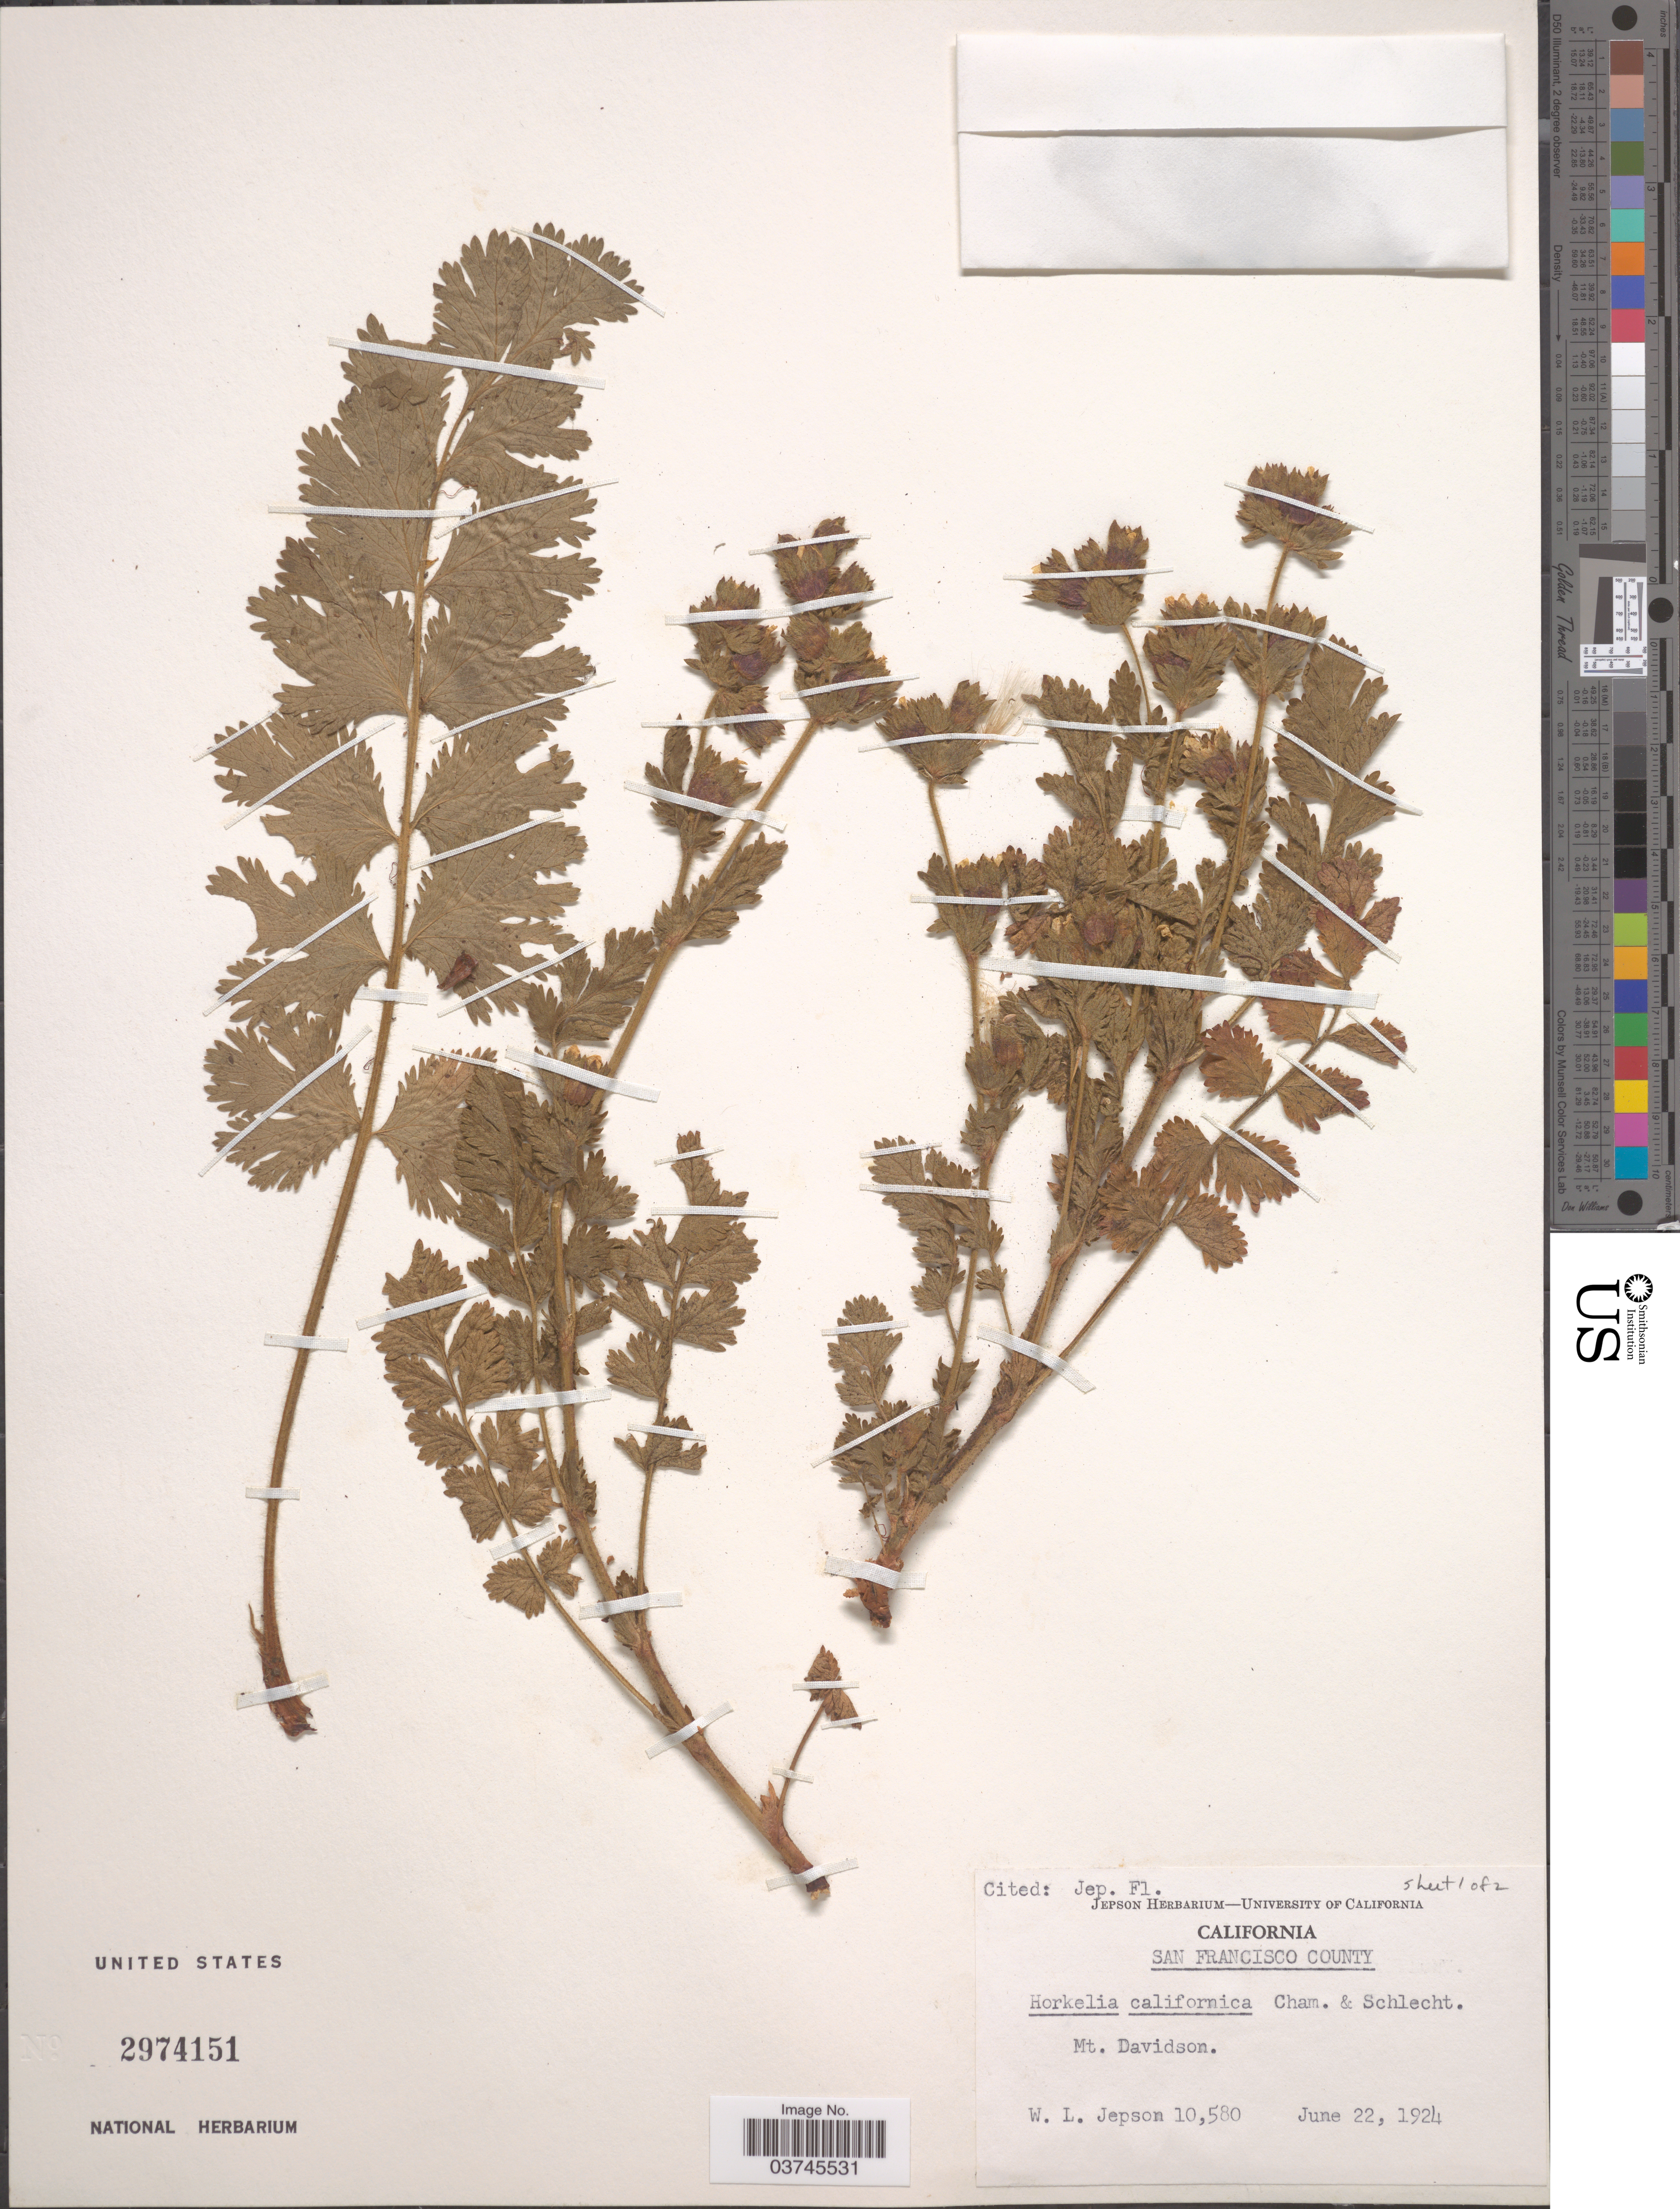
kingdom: Plantae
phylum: Tracheophyta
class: Magnoliopsida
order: Rosales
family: Rosaceae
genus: Potentilla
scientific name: Potentilla californica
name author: (Cham. & Schltdl.) Greene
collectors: W. L. Jepson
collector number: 10580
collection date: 1924-06-22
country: United States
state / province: California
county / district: San Francisco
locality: San Francisco County. Mt. Davidson.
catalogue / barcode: US 2974151